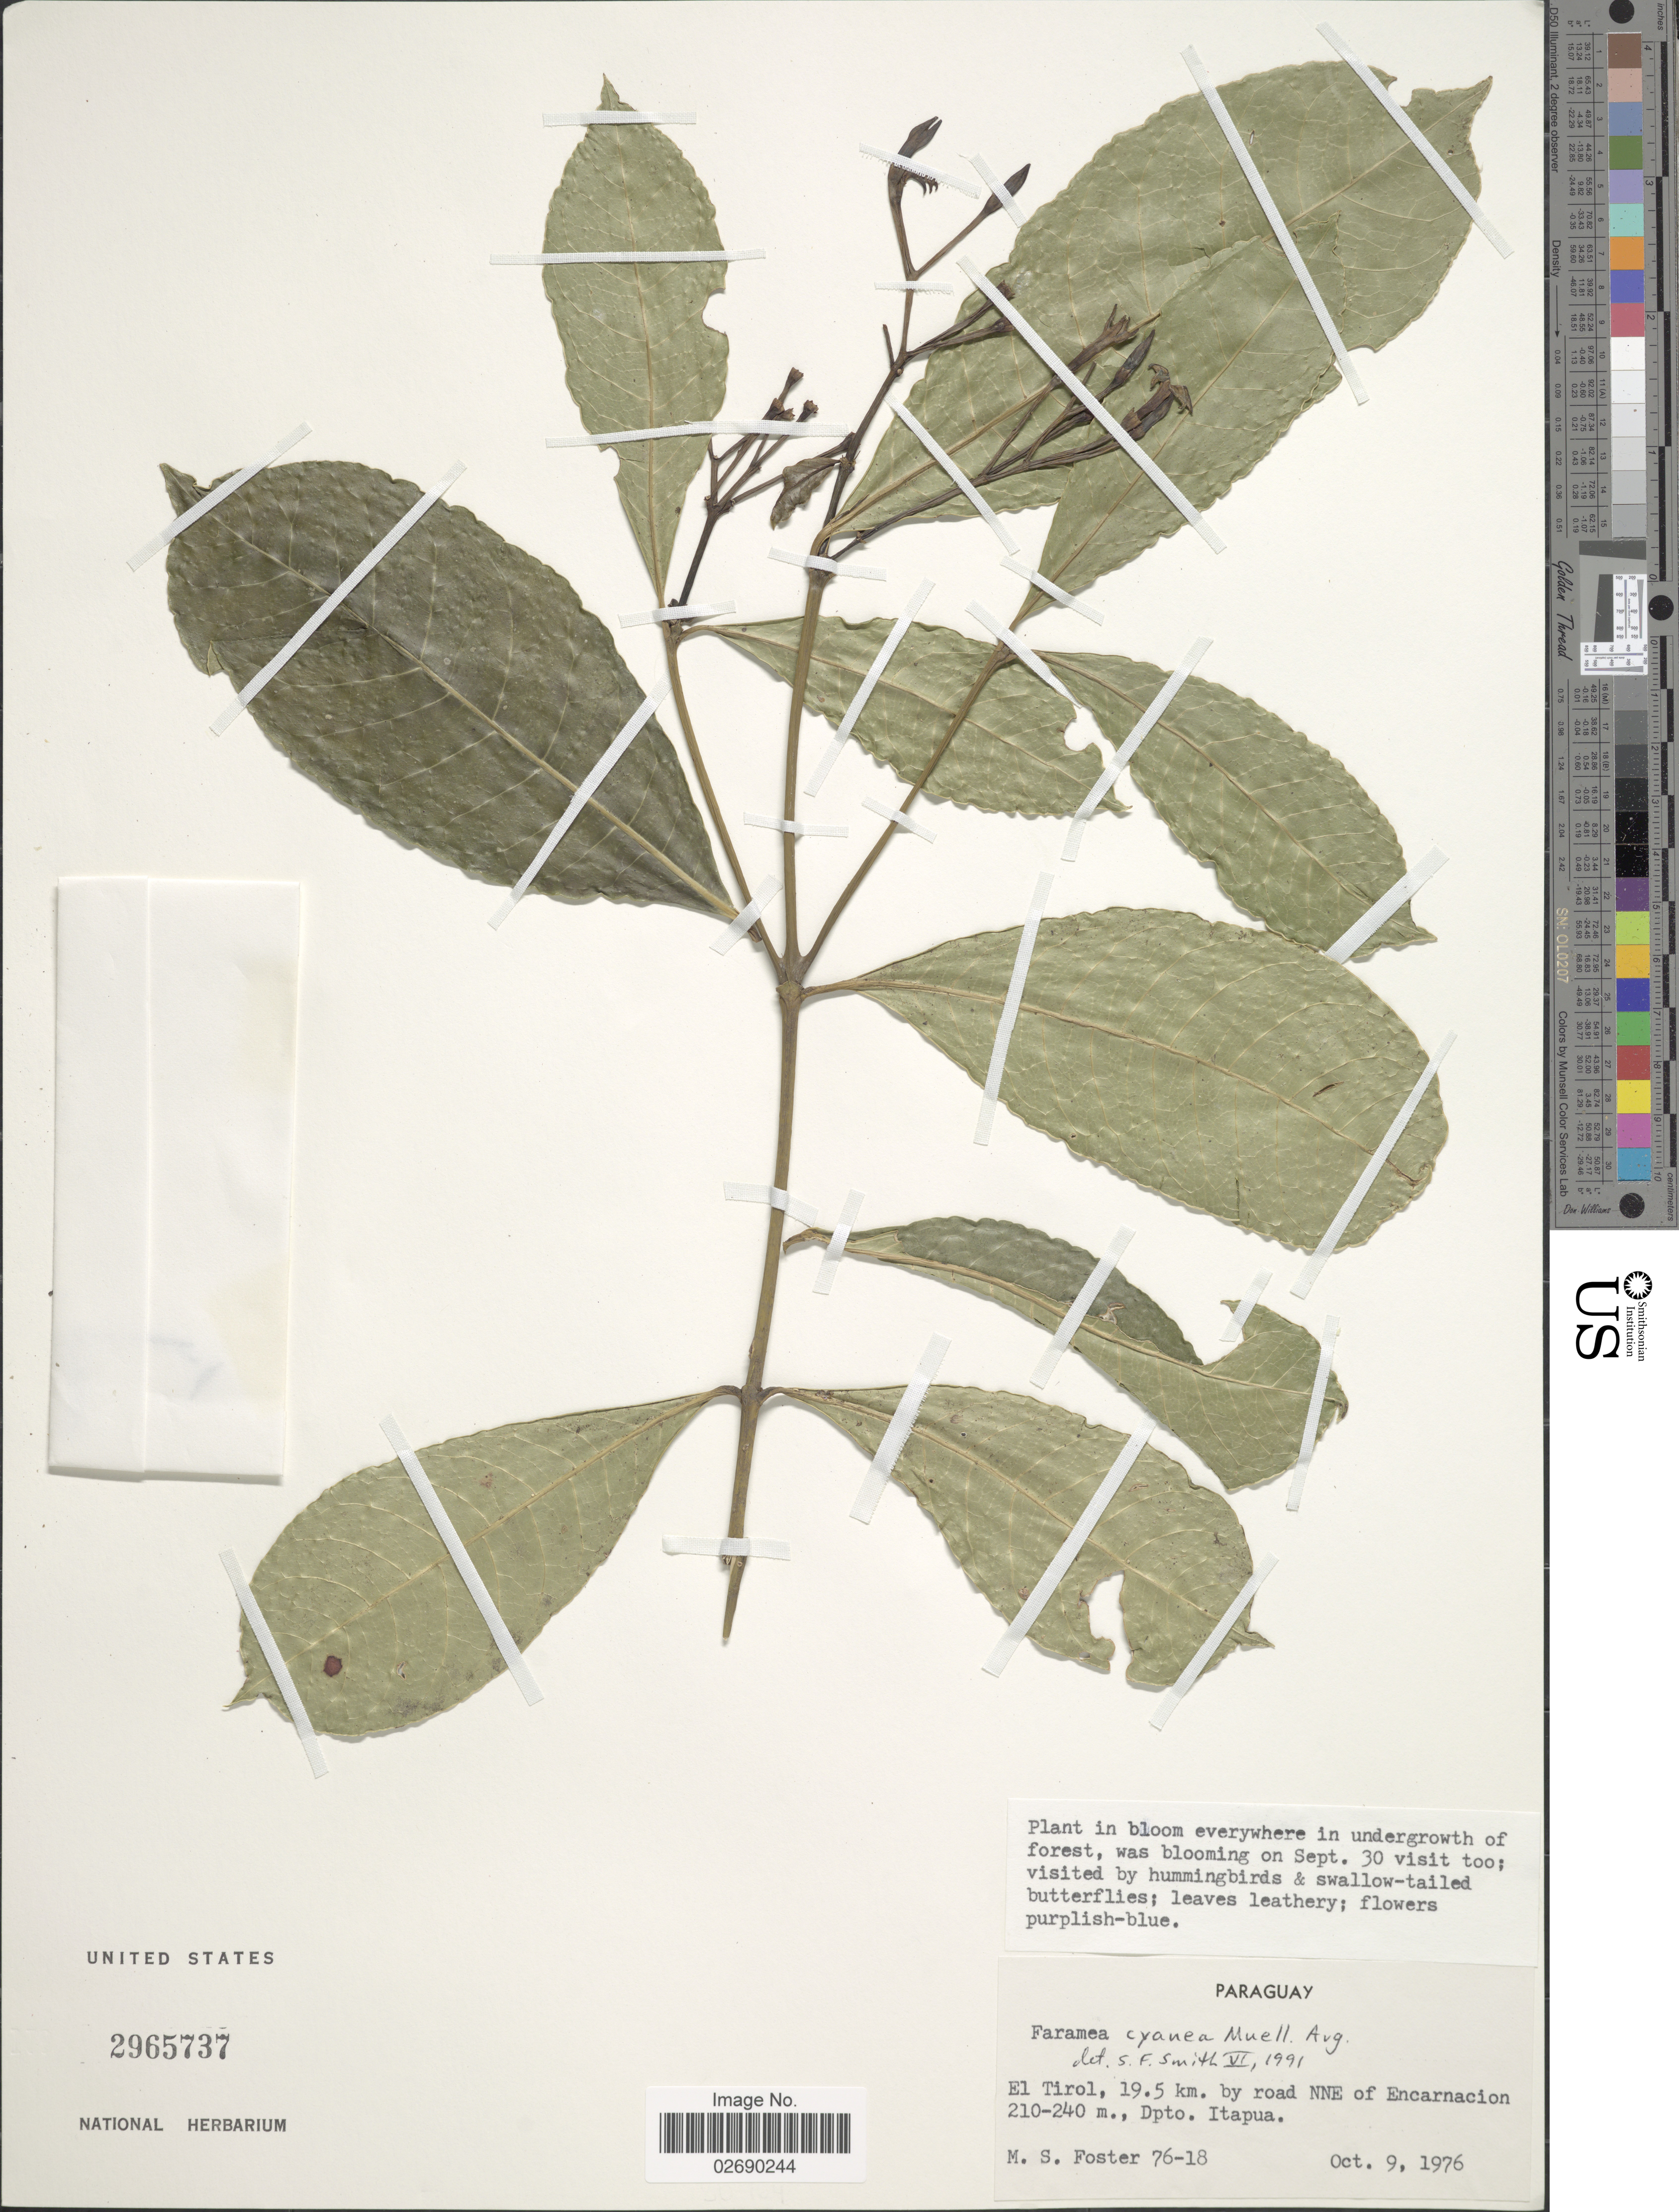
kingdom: Plantae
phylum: Tracheophyta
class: Magnoliopsida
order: Gentianales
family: Rubiaceae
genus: Faramea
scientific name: Faramea cyanea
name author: Müll. Arg.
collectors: M. Foster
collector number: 76-18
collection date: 1976-10-09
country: Paraguay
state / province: Itapua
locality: El Tirol, 19.5 km by road NNE of Encarnación, Dpto Itapúa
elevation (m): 210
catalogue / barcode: US 2965737